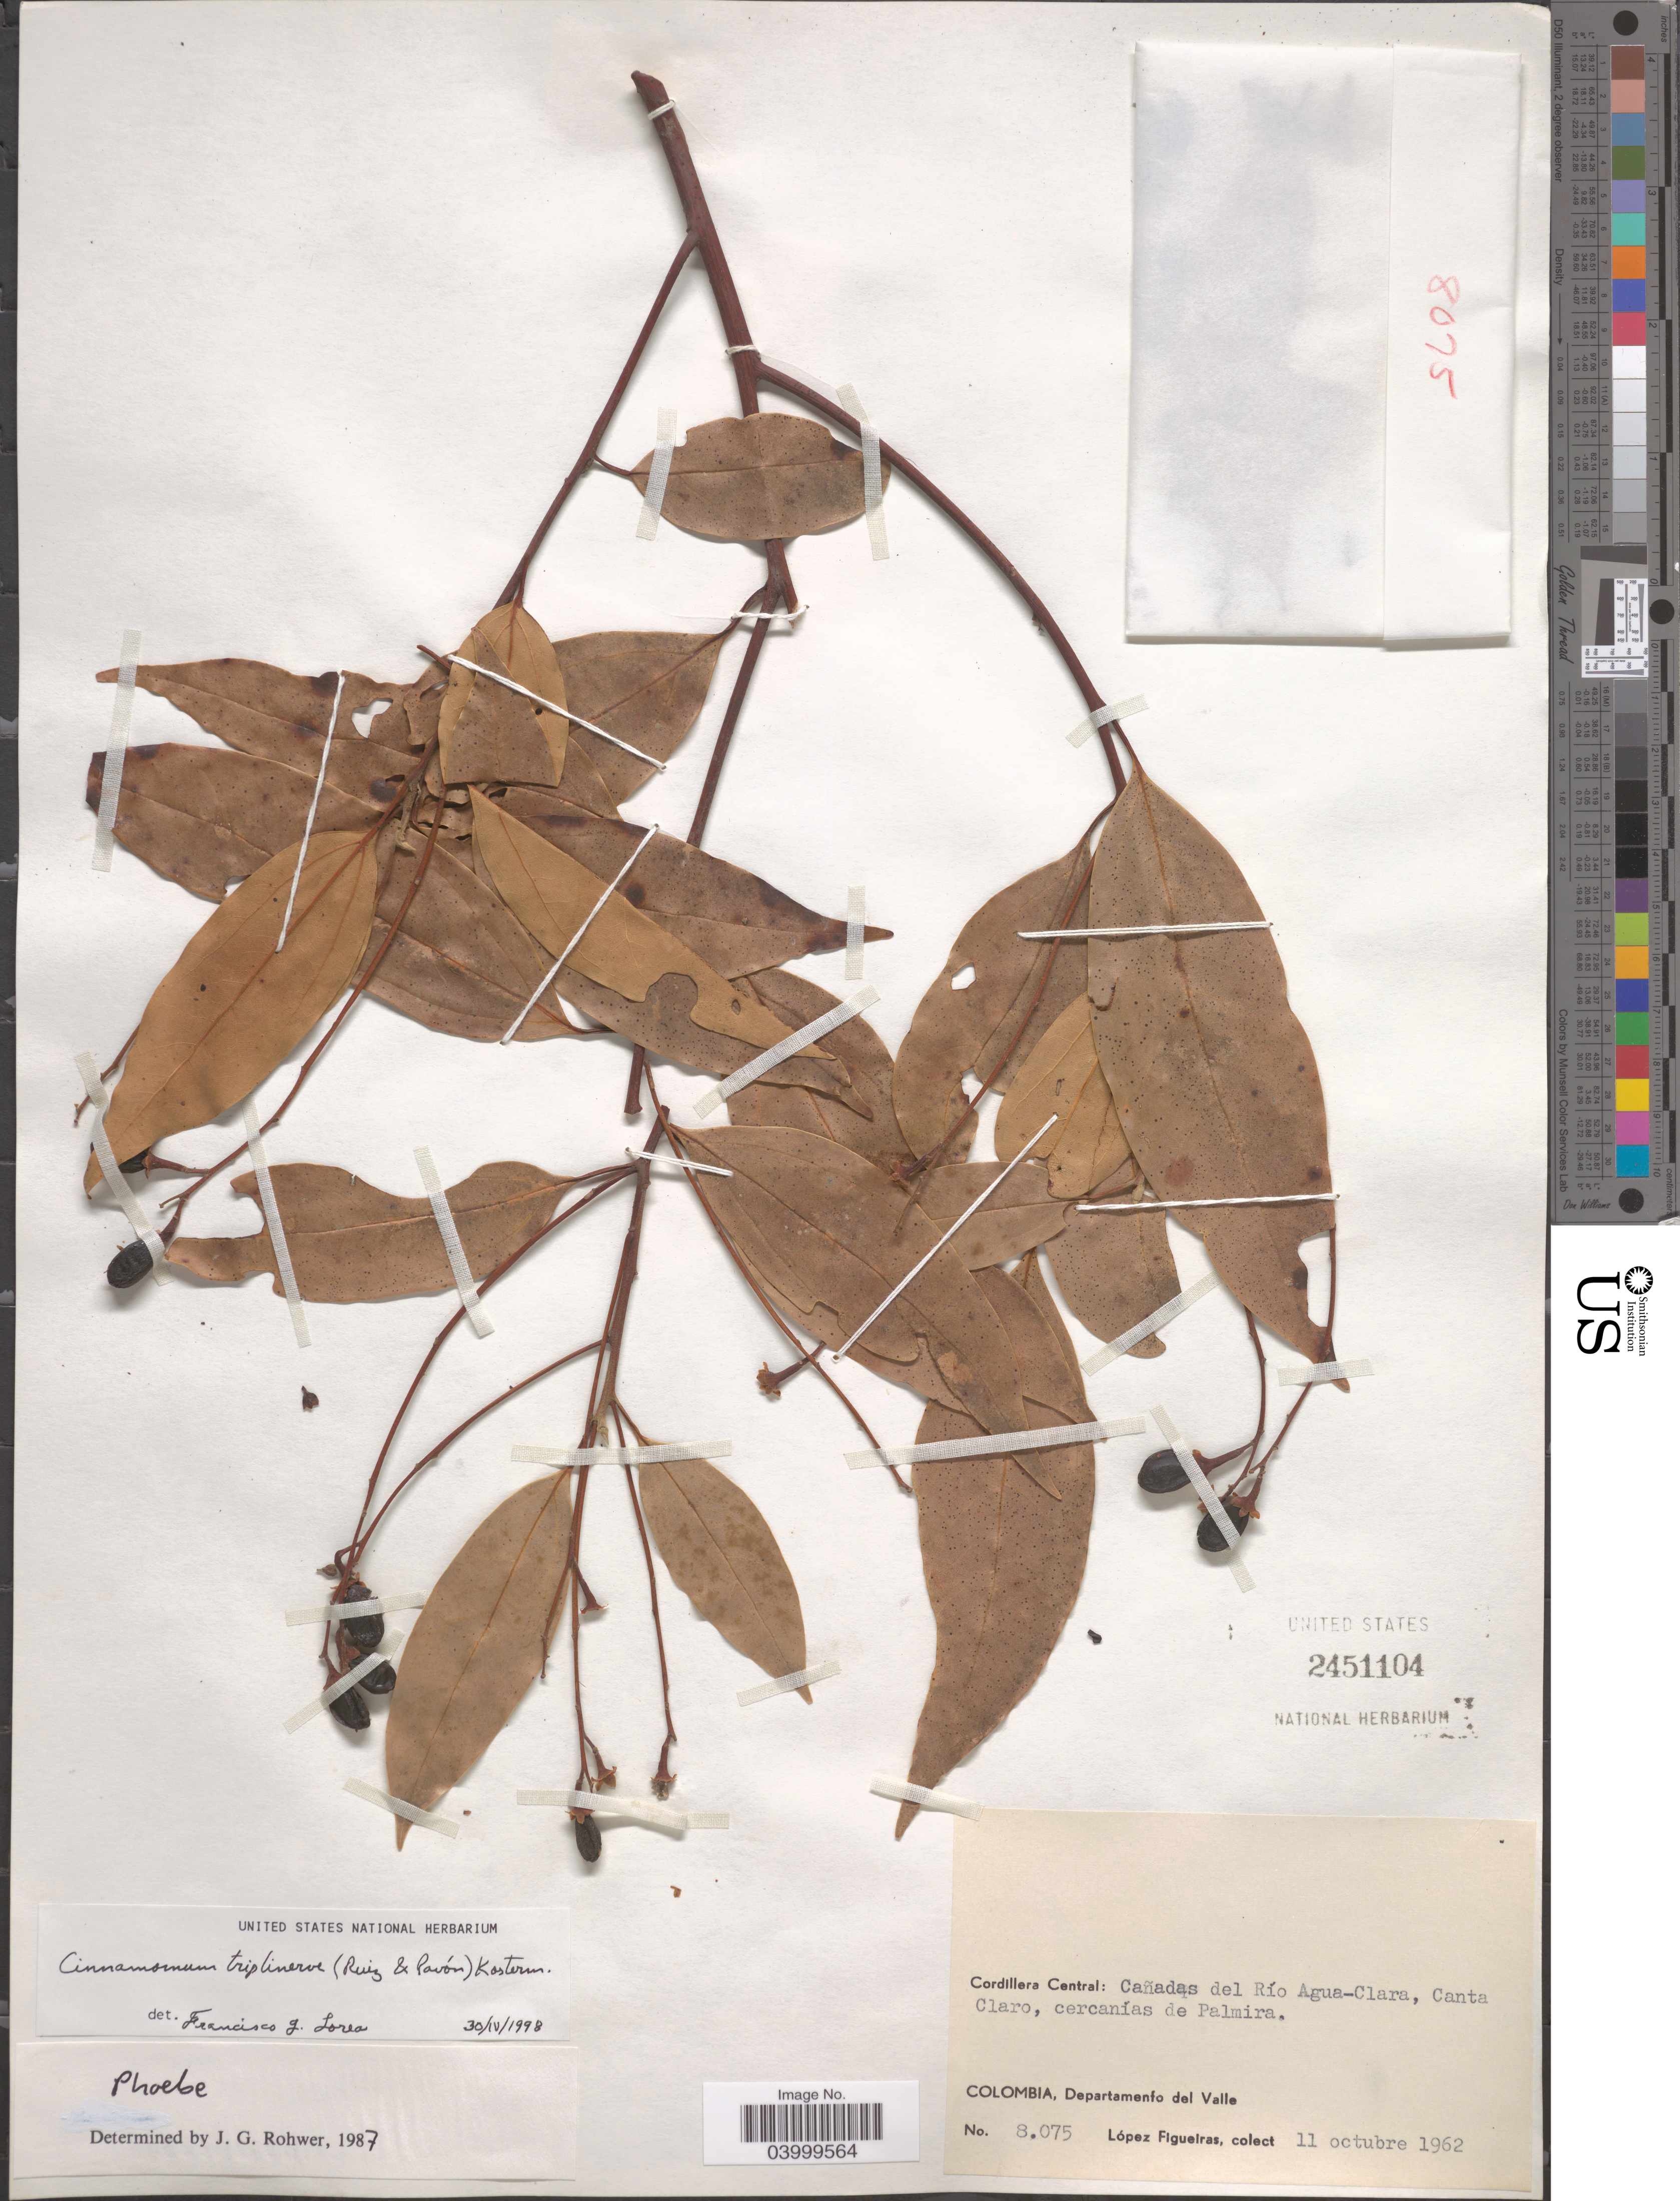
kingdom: Plantae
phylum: Tracheophyta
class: Magnoliopsida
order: Laurales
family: Lauraceae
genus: Cinnamomum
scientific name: Cinnamomum triplinerve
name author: (Ruiz & Pav.) Kosterm.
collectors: M. López Figueiras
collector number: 8075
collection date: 1962-10-11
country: Colombia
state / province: Valle del Cauca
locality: Cordillera Central: Cañadas del Río Agua-Clara, Canta Claro, cercanías de Palmira. Departamento del Valle.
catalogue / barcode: US 2451104